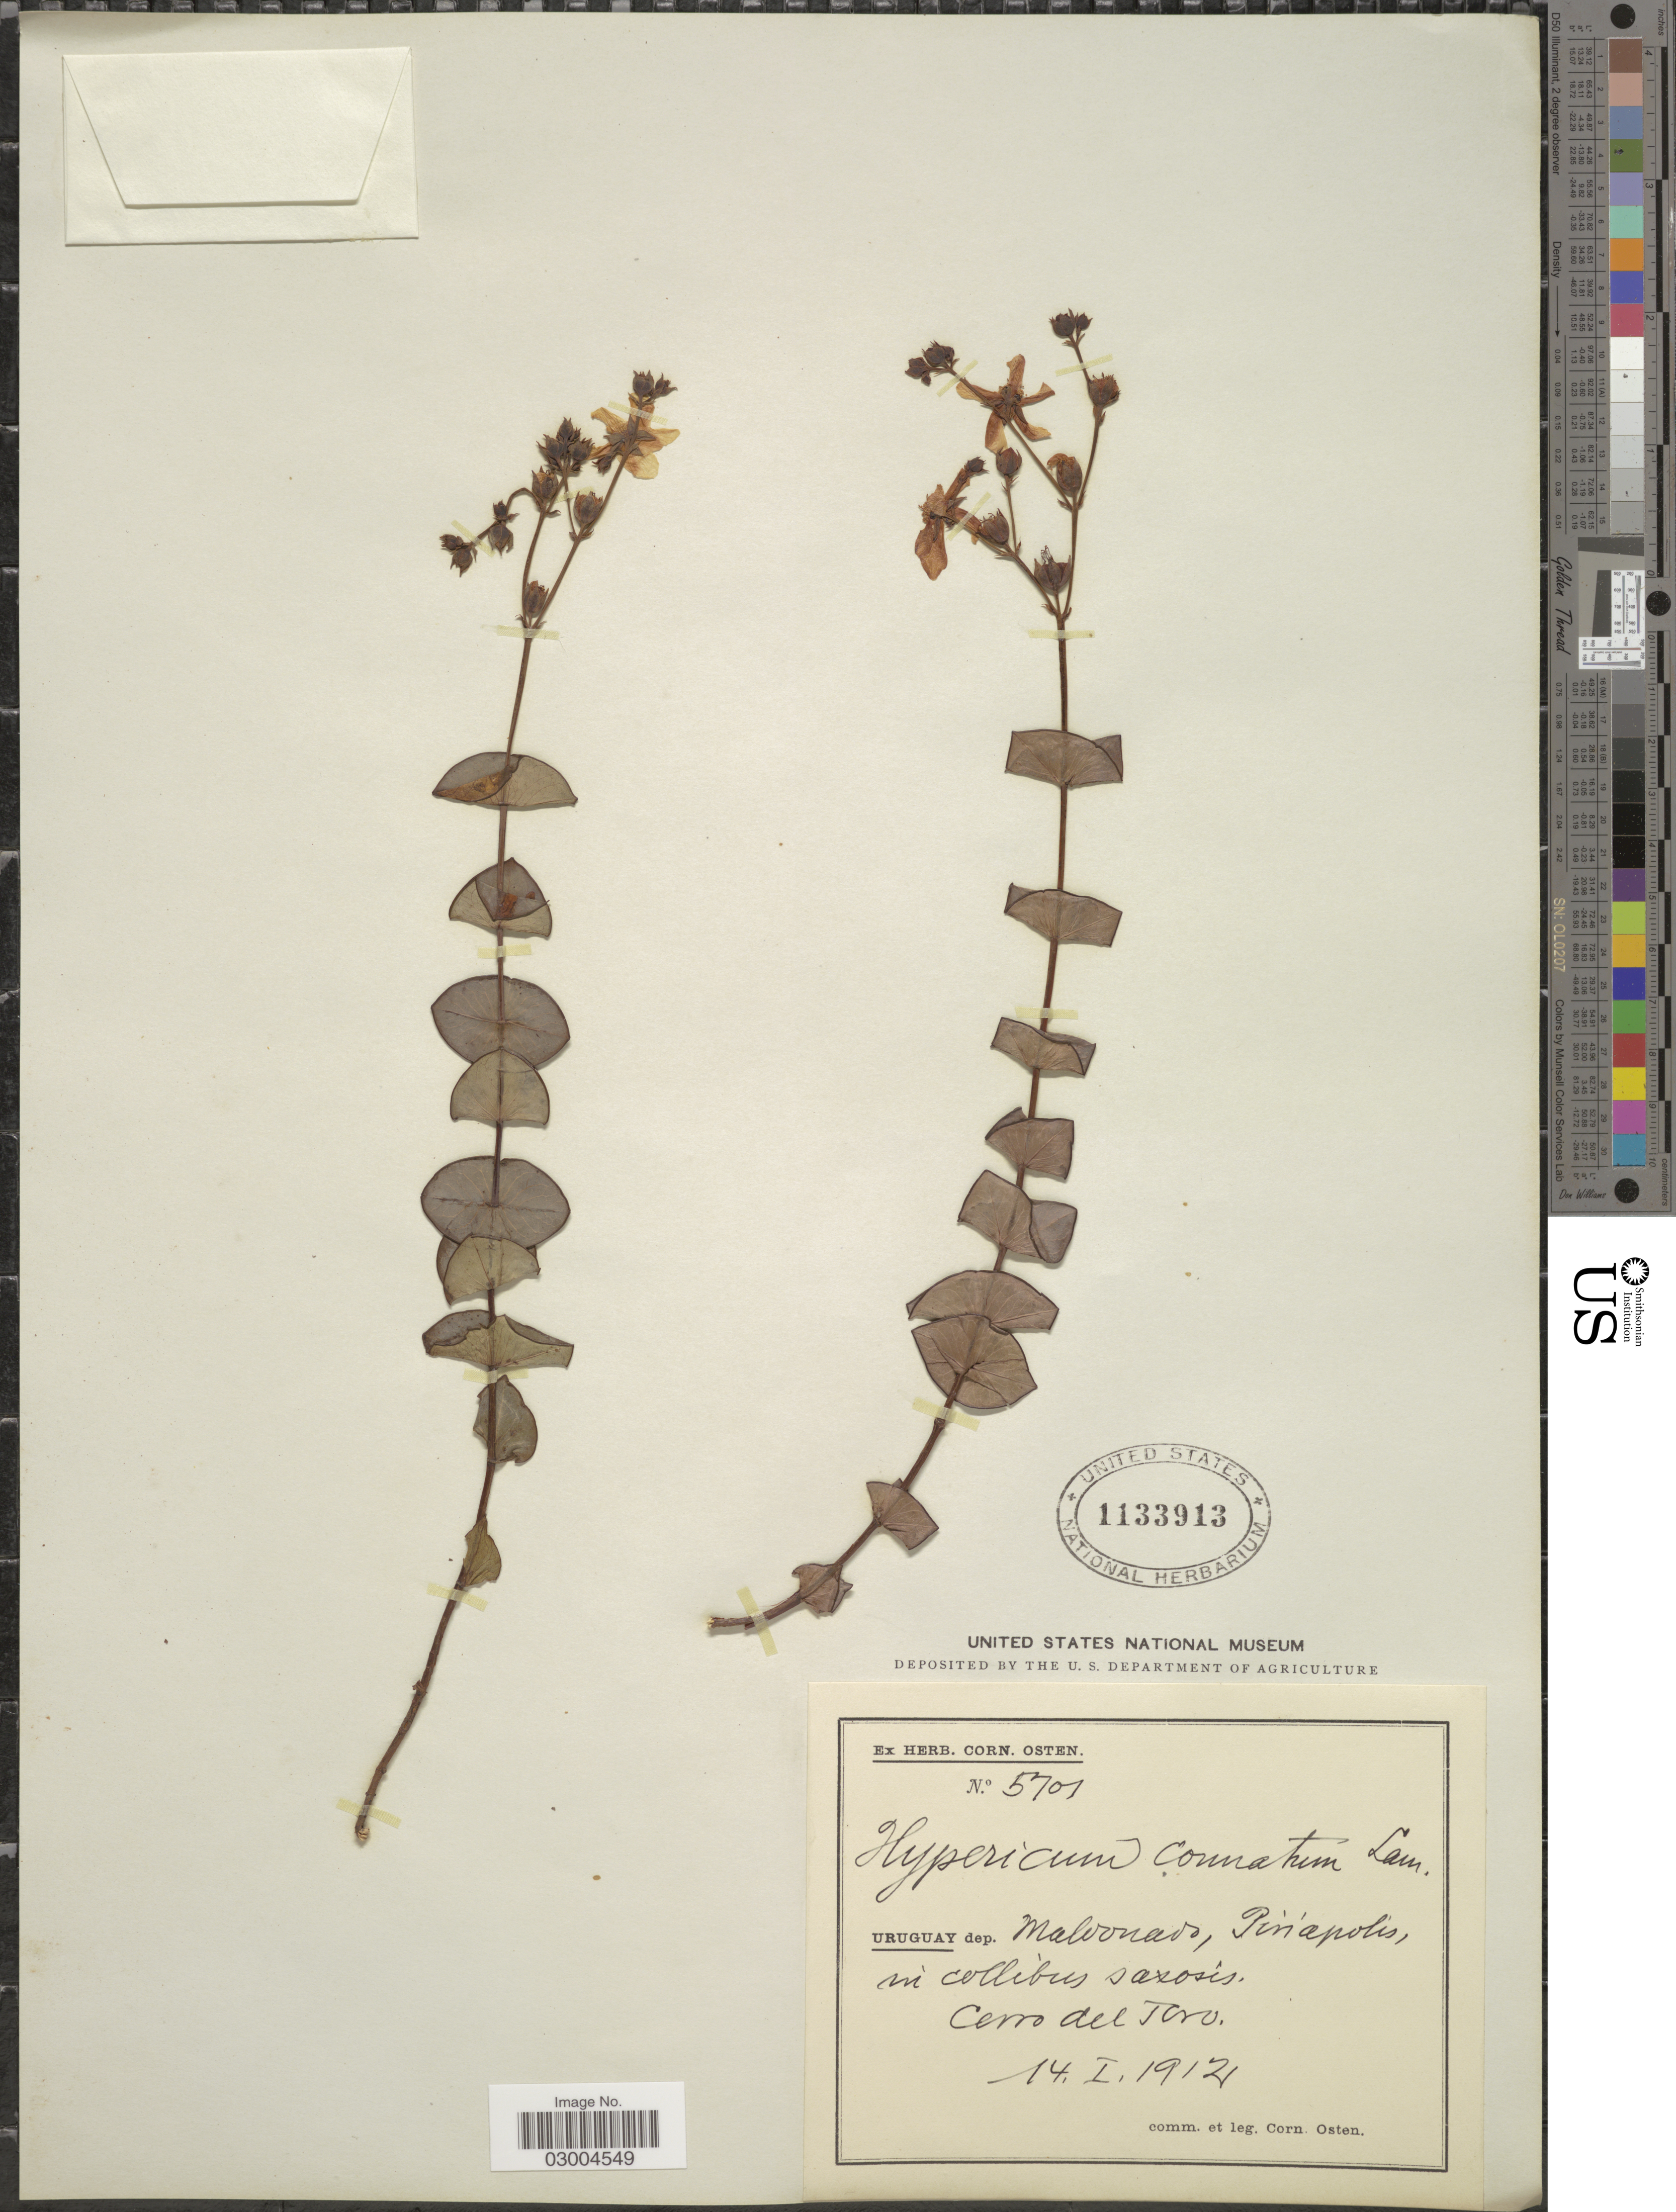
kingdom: Plantae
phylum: Tracheophyta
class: Magnoliopsida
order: Malpighiales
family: Hypericaceae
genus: Hypericum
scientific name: Hypericum connatum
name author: Lam.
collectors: C. Osten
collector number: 5701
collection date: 1912-01-14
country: Uruguay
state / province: Maldonado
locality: Dep. Maldonado, Piriapolis. Cerro del Toro.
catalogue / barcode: US 1133913